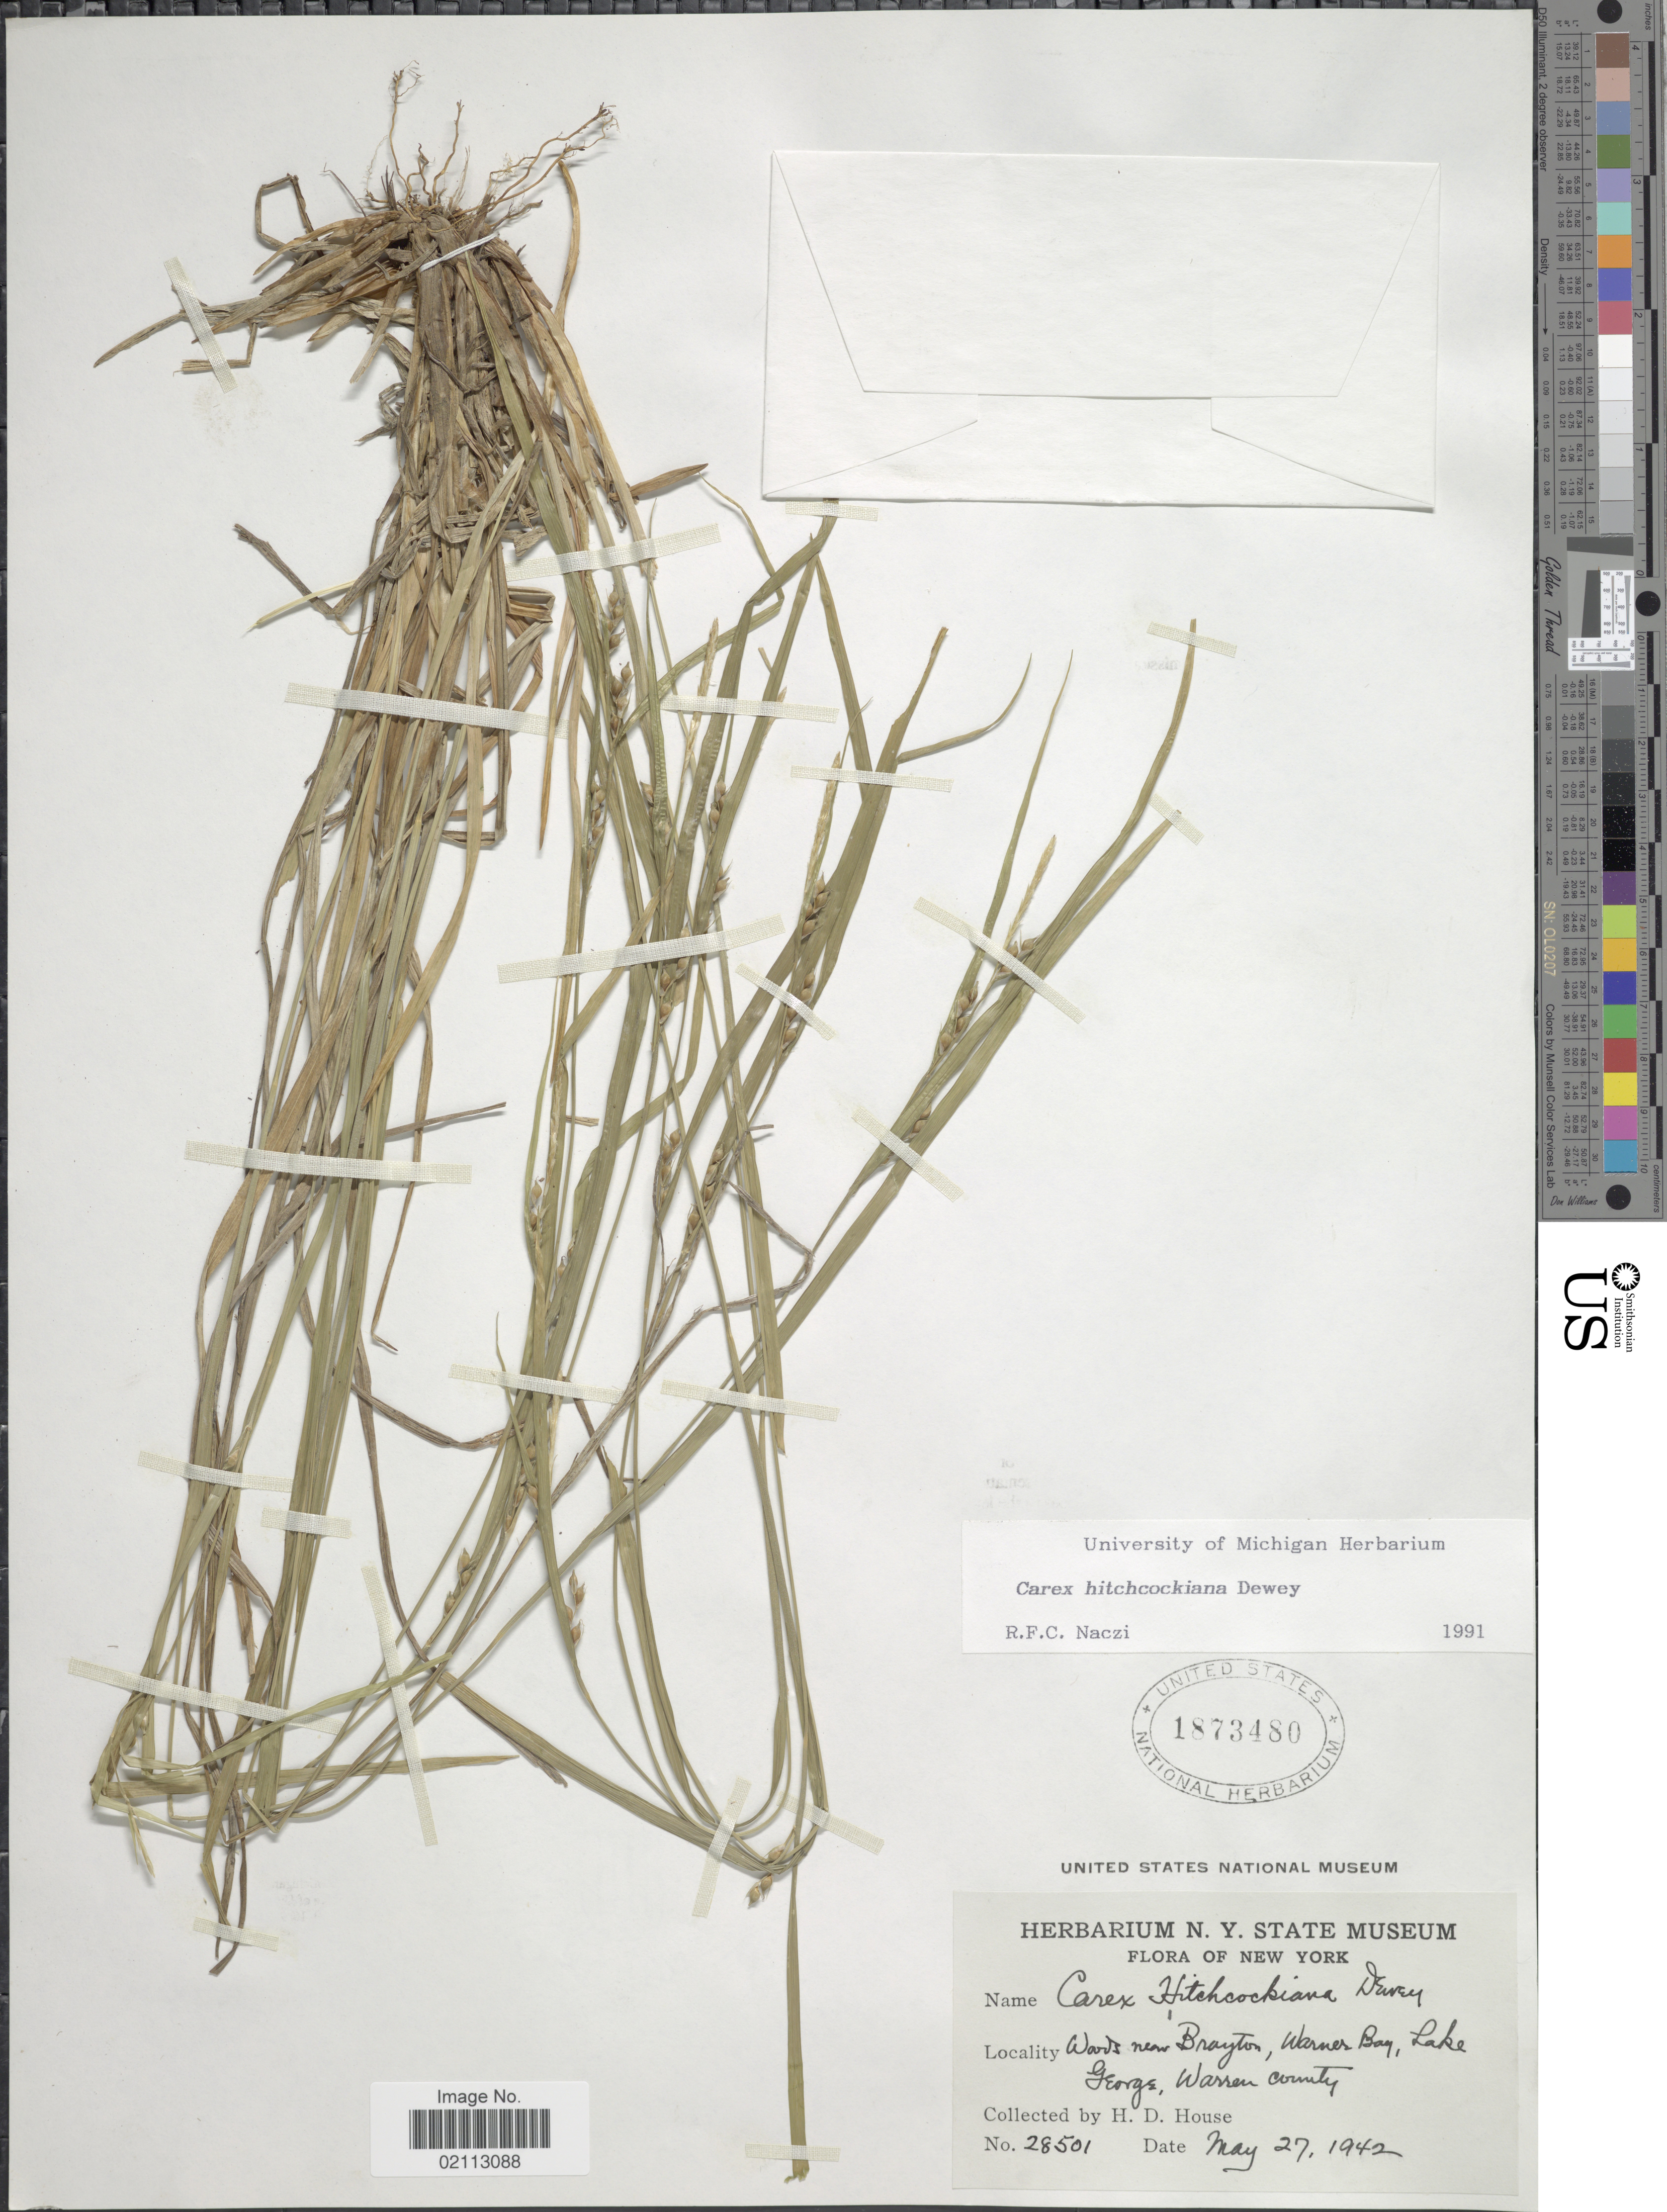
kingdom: Plantae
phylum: Tracheophyta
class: Liliopsida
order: Poales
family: Cyperaceae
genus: Carex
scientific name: Carex hitchcockiana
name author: Dewey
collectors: H. D. House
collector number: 28501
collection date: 1942-05-27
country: United States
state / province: New York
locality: Woods near Brayton, Warner Bay, Lake George, Warren County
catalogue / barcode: US 1873480